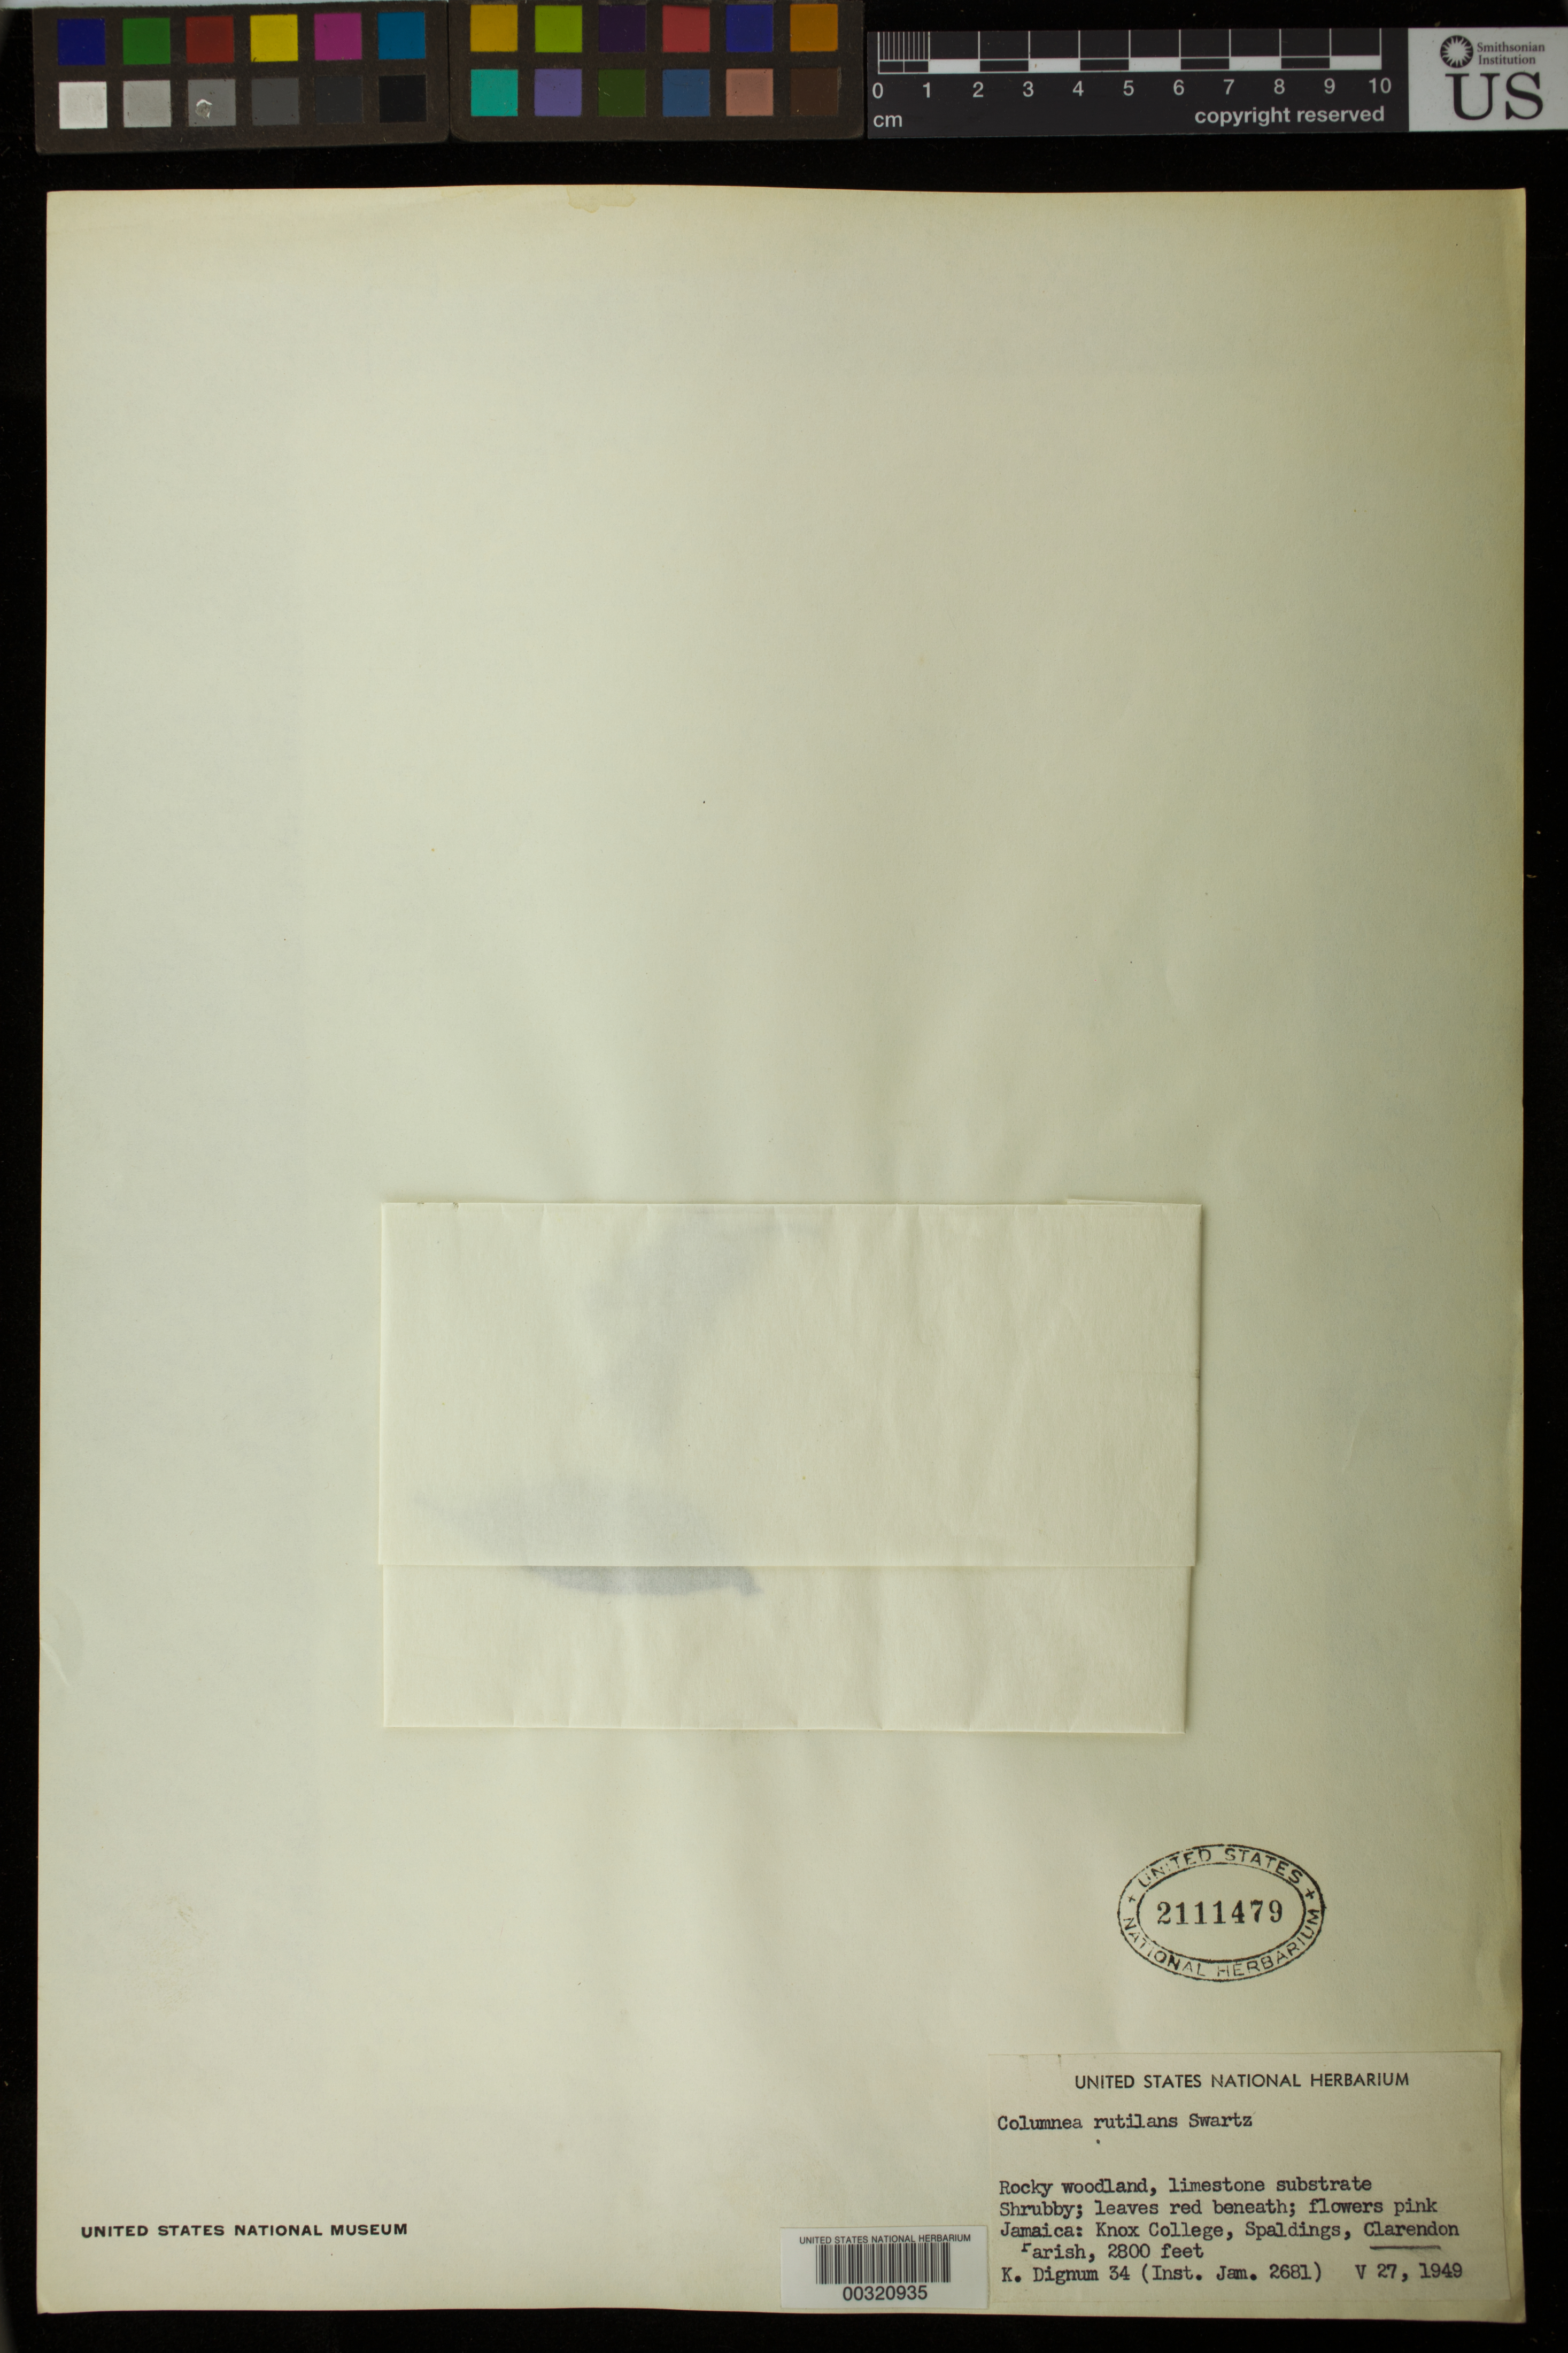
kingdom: Plantae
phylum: Tracheophyta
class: Magnoliopsida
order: Lamiales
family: Gesneriaceae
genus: Columnea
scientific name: Columnea rutilans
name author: Sw.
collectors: K. Dignum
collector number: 34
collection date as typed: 27 May 1949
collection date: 1949-05-27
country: Jamaica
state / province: Clarendon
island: Jamaica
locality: Knox College, Spaldings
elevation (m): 853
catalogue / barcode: US 2111479